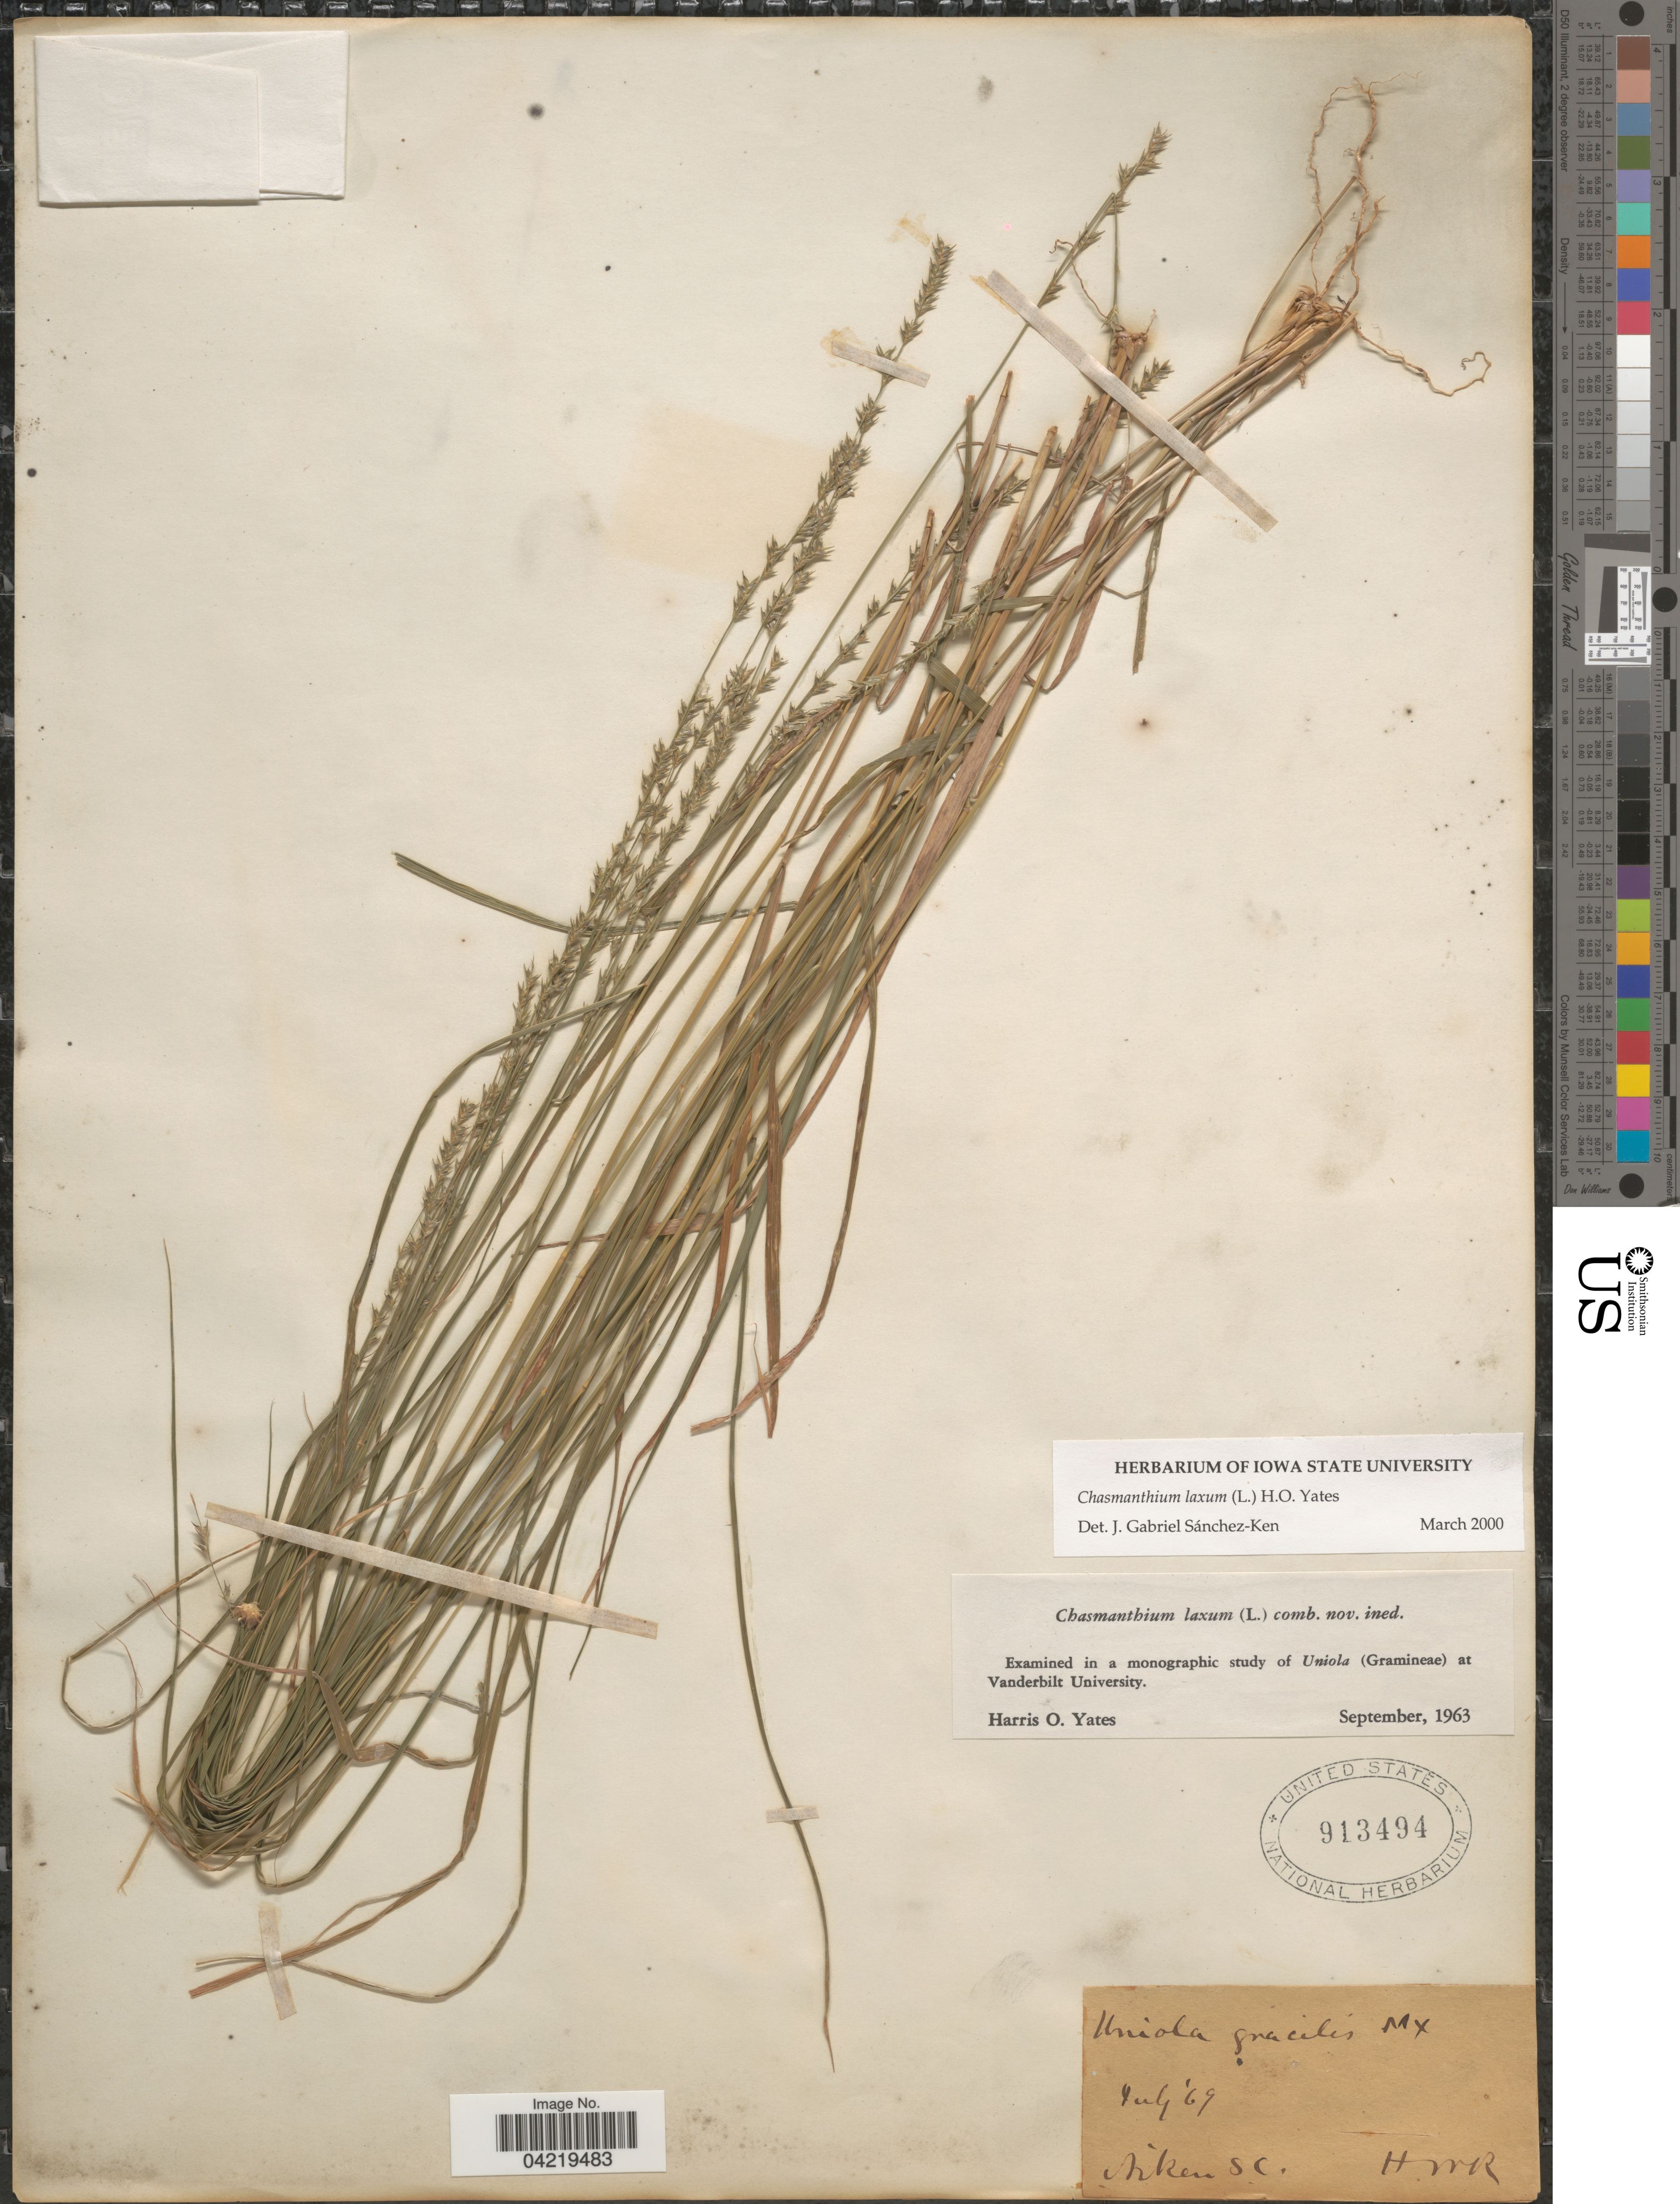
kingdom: Plantae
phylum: Tracheophyta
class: Liliopsida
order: Poales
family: Poaceae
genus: Chasmanthium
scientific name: Chasmanthium laxum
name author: (L.) H.O. Yates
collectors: H. W. R.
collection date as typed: Transcribed d/m/y: /7/69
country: United States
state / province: South Carolina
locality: Aiken.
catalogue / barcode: US 913494